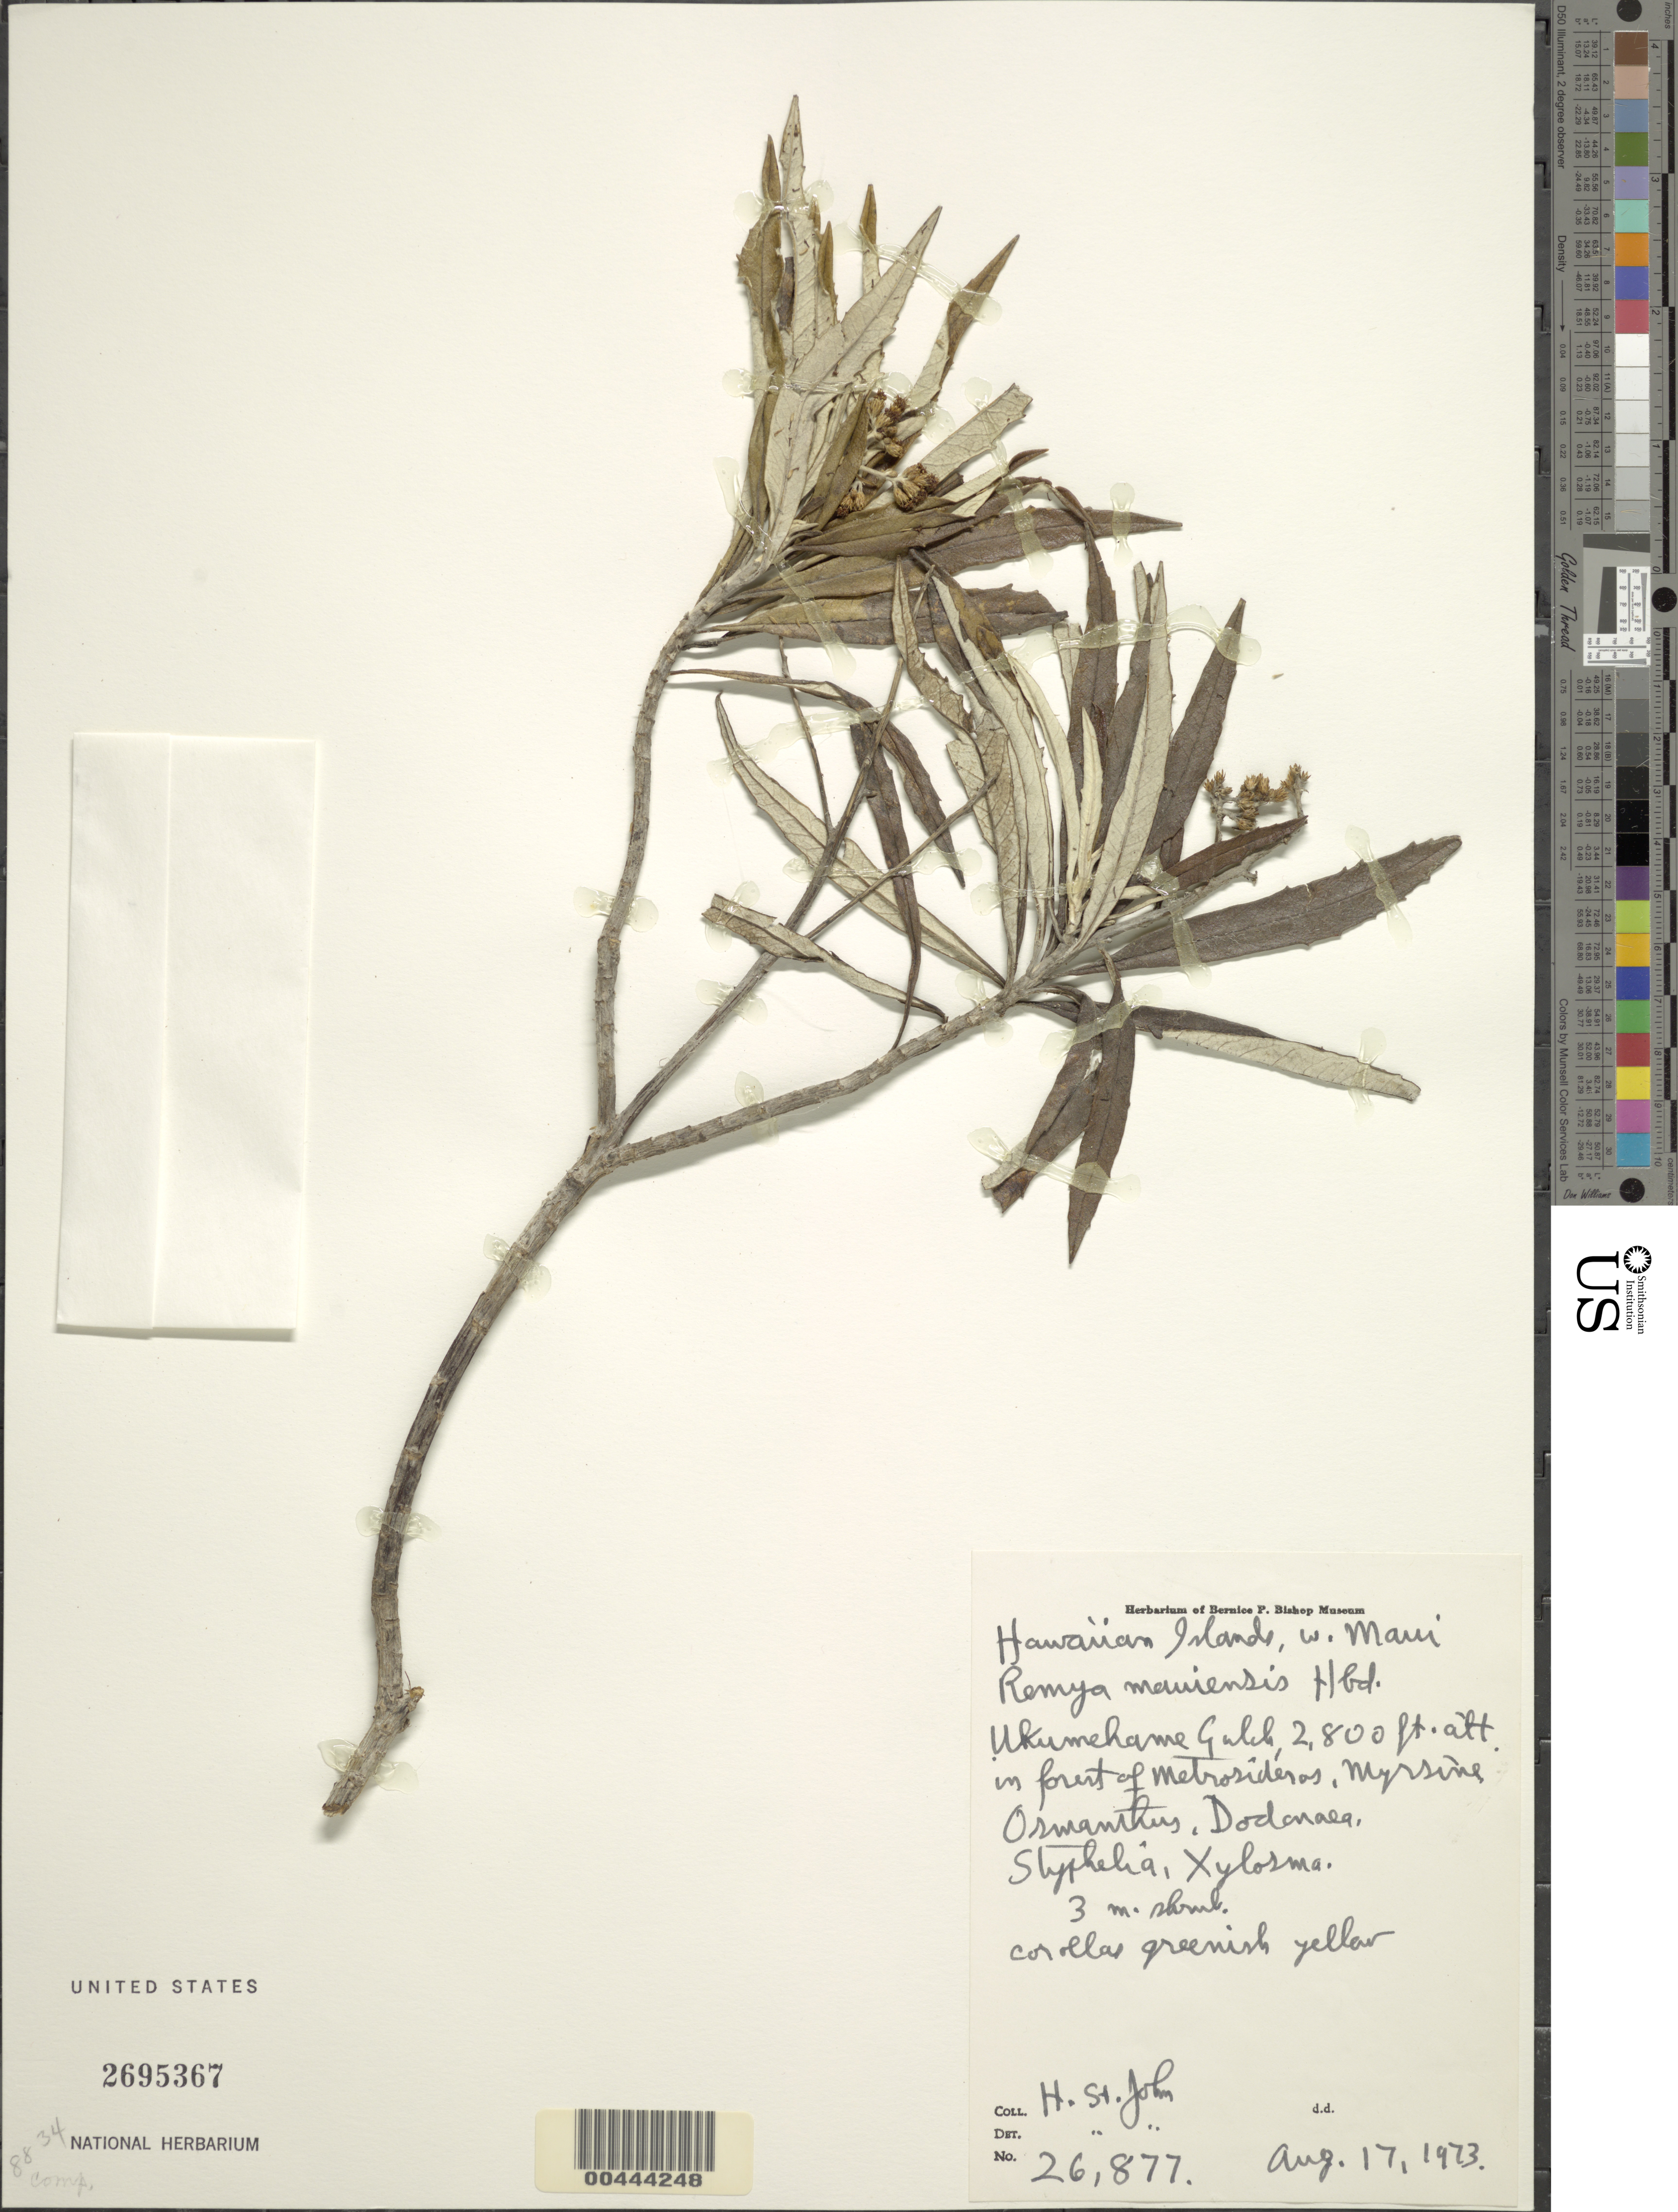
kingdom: Plantae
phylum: Tracheophyta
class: Magnoliopsida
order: Asterales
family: Asteraceae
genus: Remya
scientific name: Remya mauiensis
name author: Hillebr.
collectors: H. St. John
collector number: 26877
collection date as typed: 17 Aug 1973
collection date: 1973-08-17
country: United States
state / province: Hawaii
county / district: Maui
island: Maui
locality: Ukumehame Gulch, W Maui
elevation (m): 853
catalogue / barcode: US 2695367